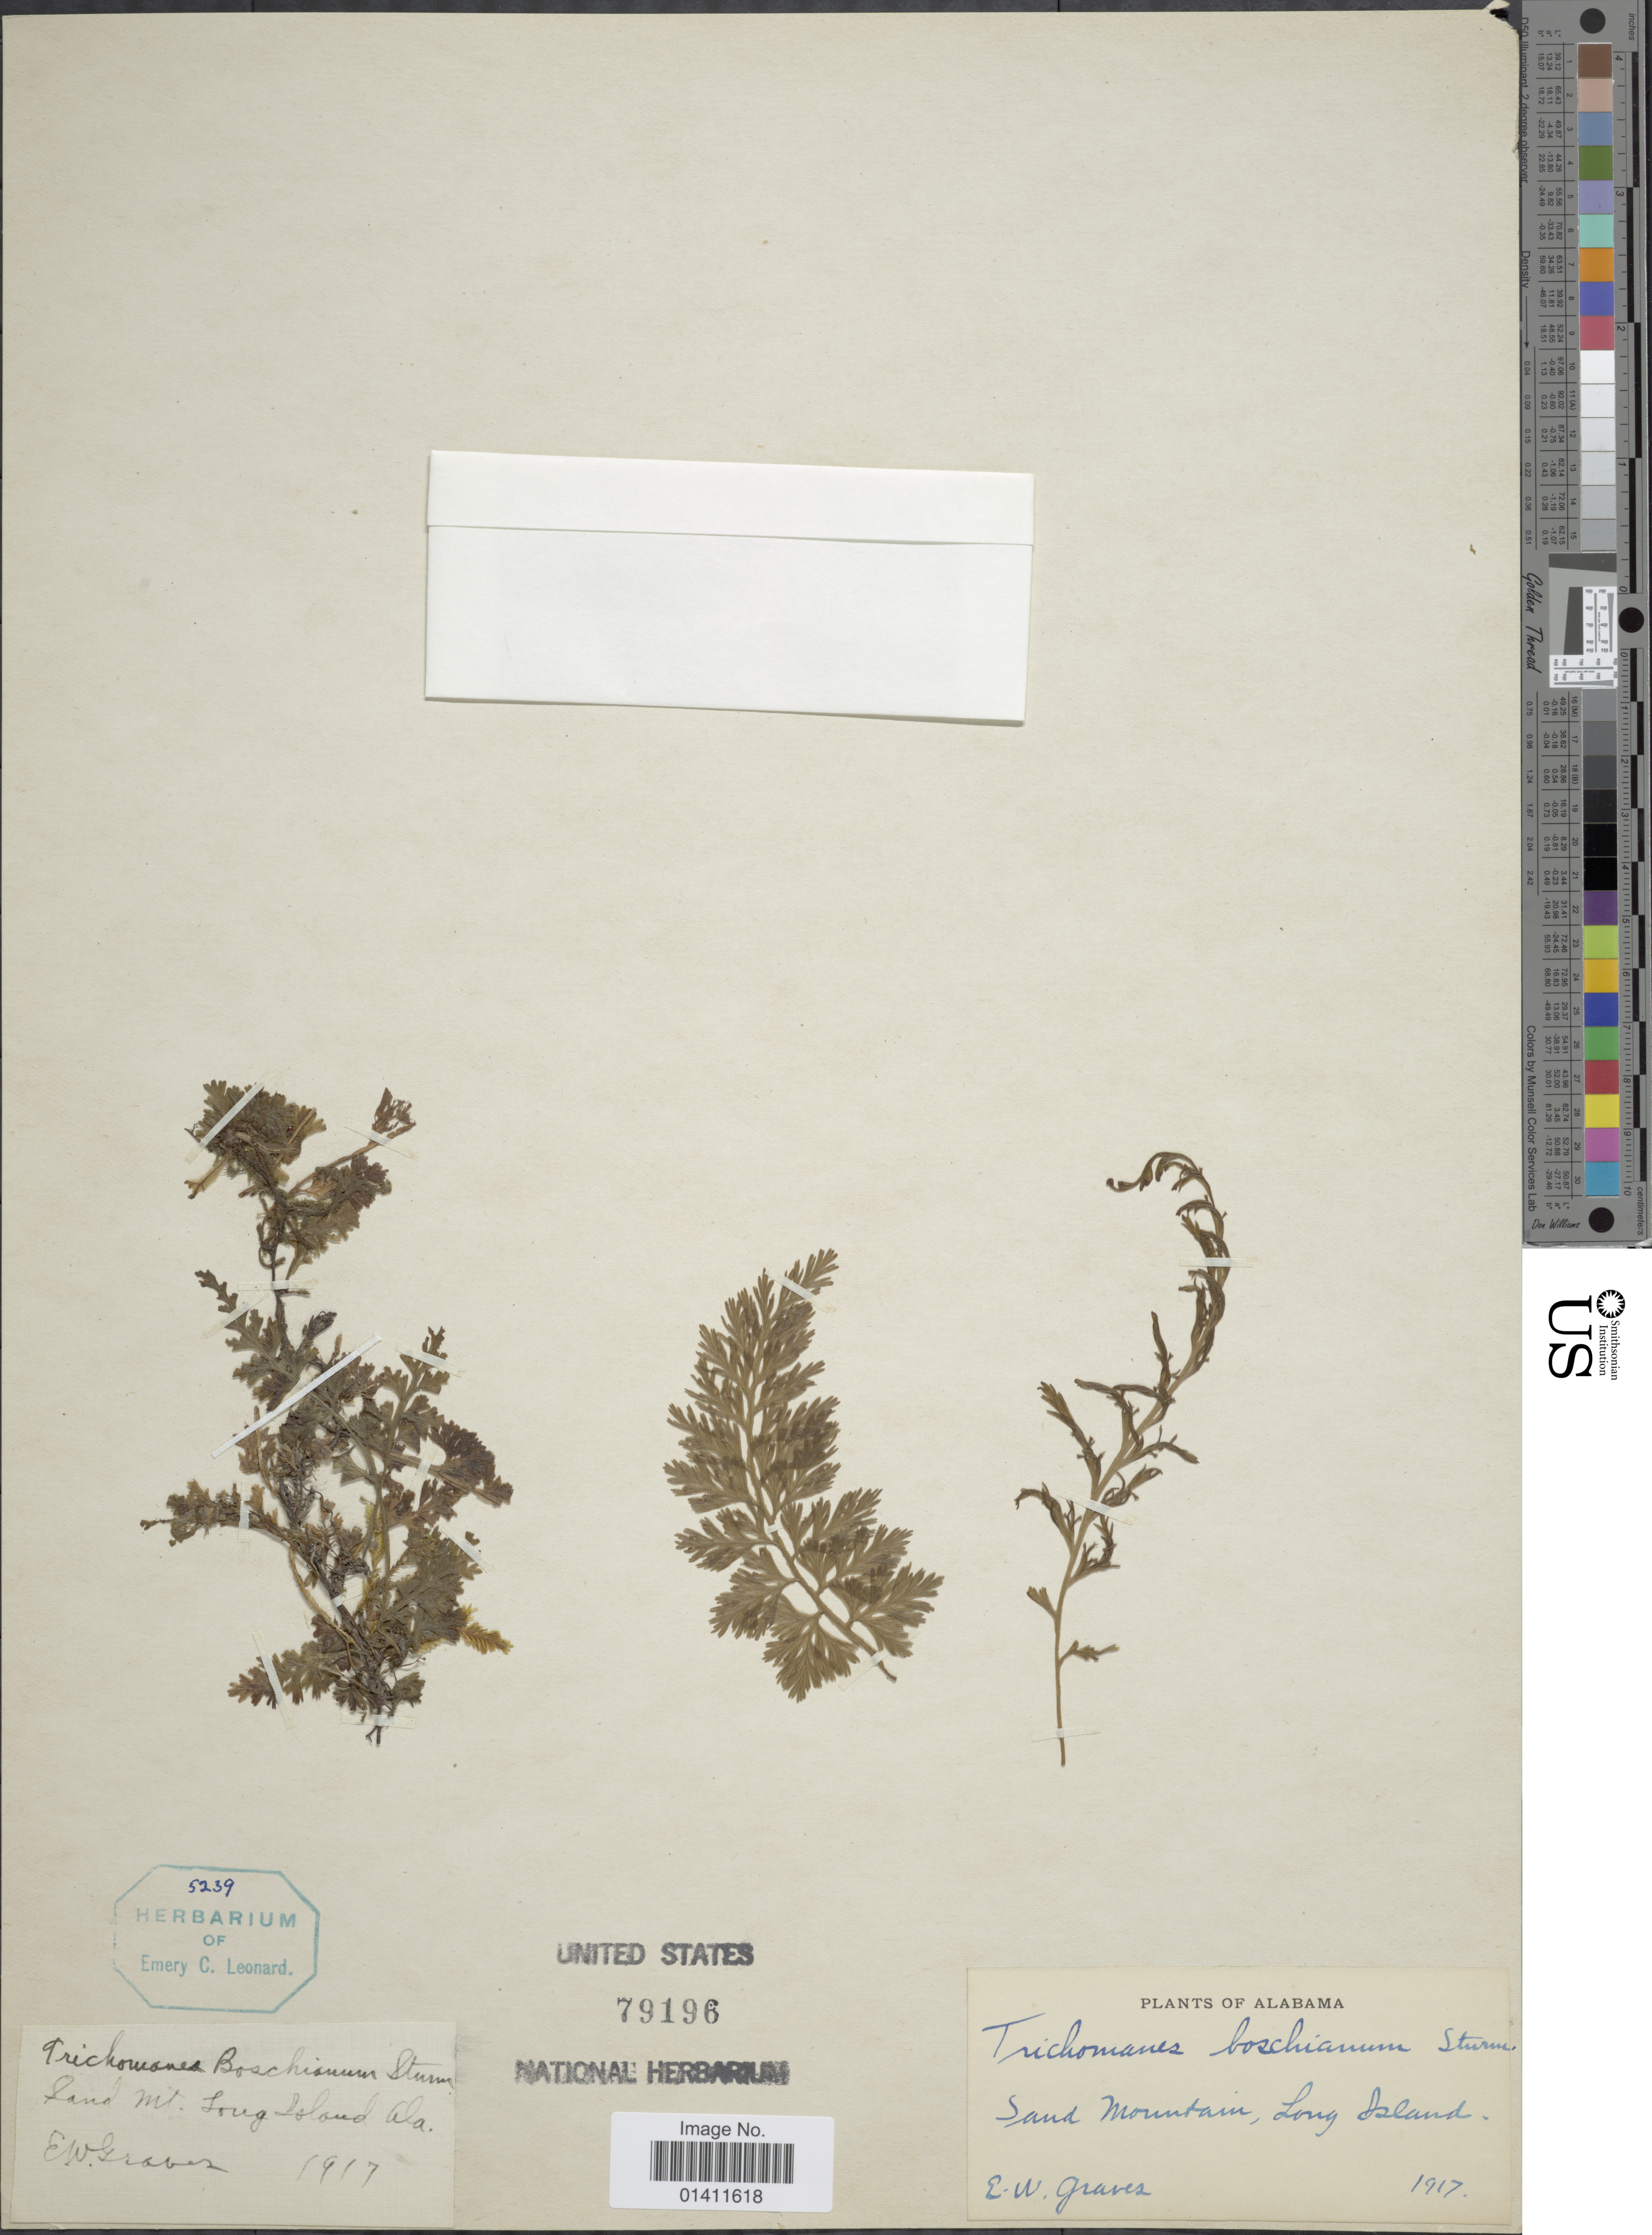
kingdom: Plantae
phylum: Tracheophyta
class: Polypodiopsida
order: Hymenophyllales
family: Hymenophyllaceae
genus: Vandenboschia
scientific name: Vandenboschia boschiana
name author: (J.W. Sturm ex Bosch) Ebihara & K. Iwats.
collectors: E. Graves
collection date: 1917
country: United States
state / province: Alabama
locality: Sand Mountain, Long Island.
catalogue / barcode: US 79196